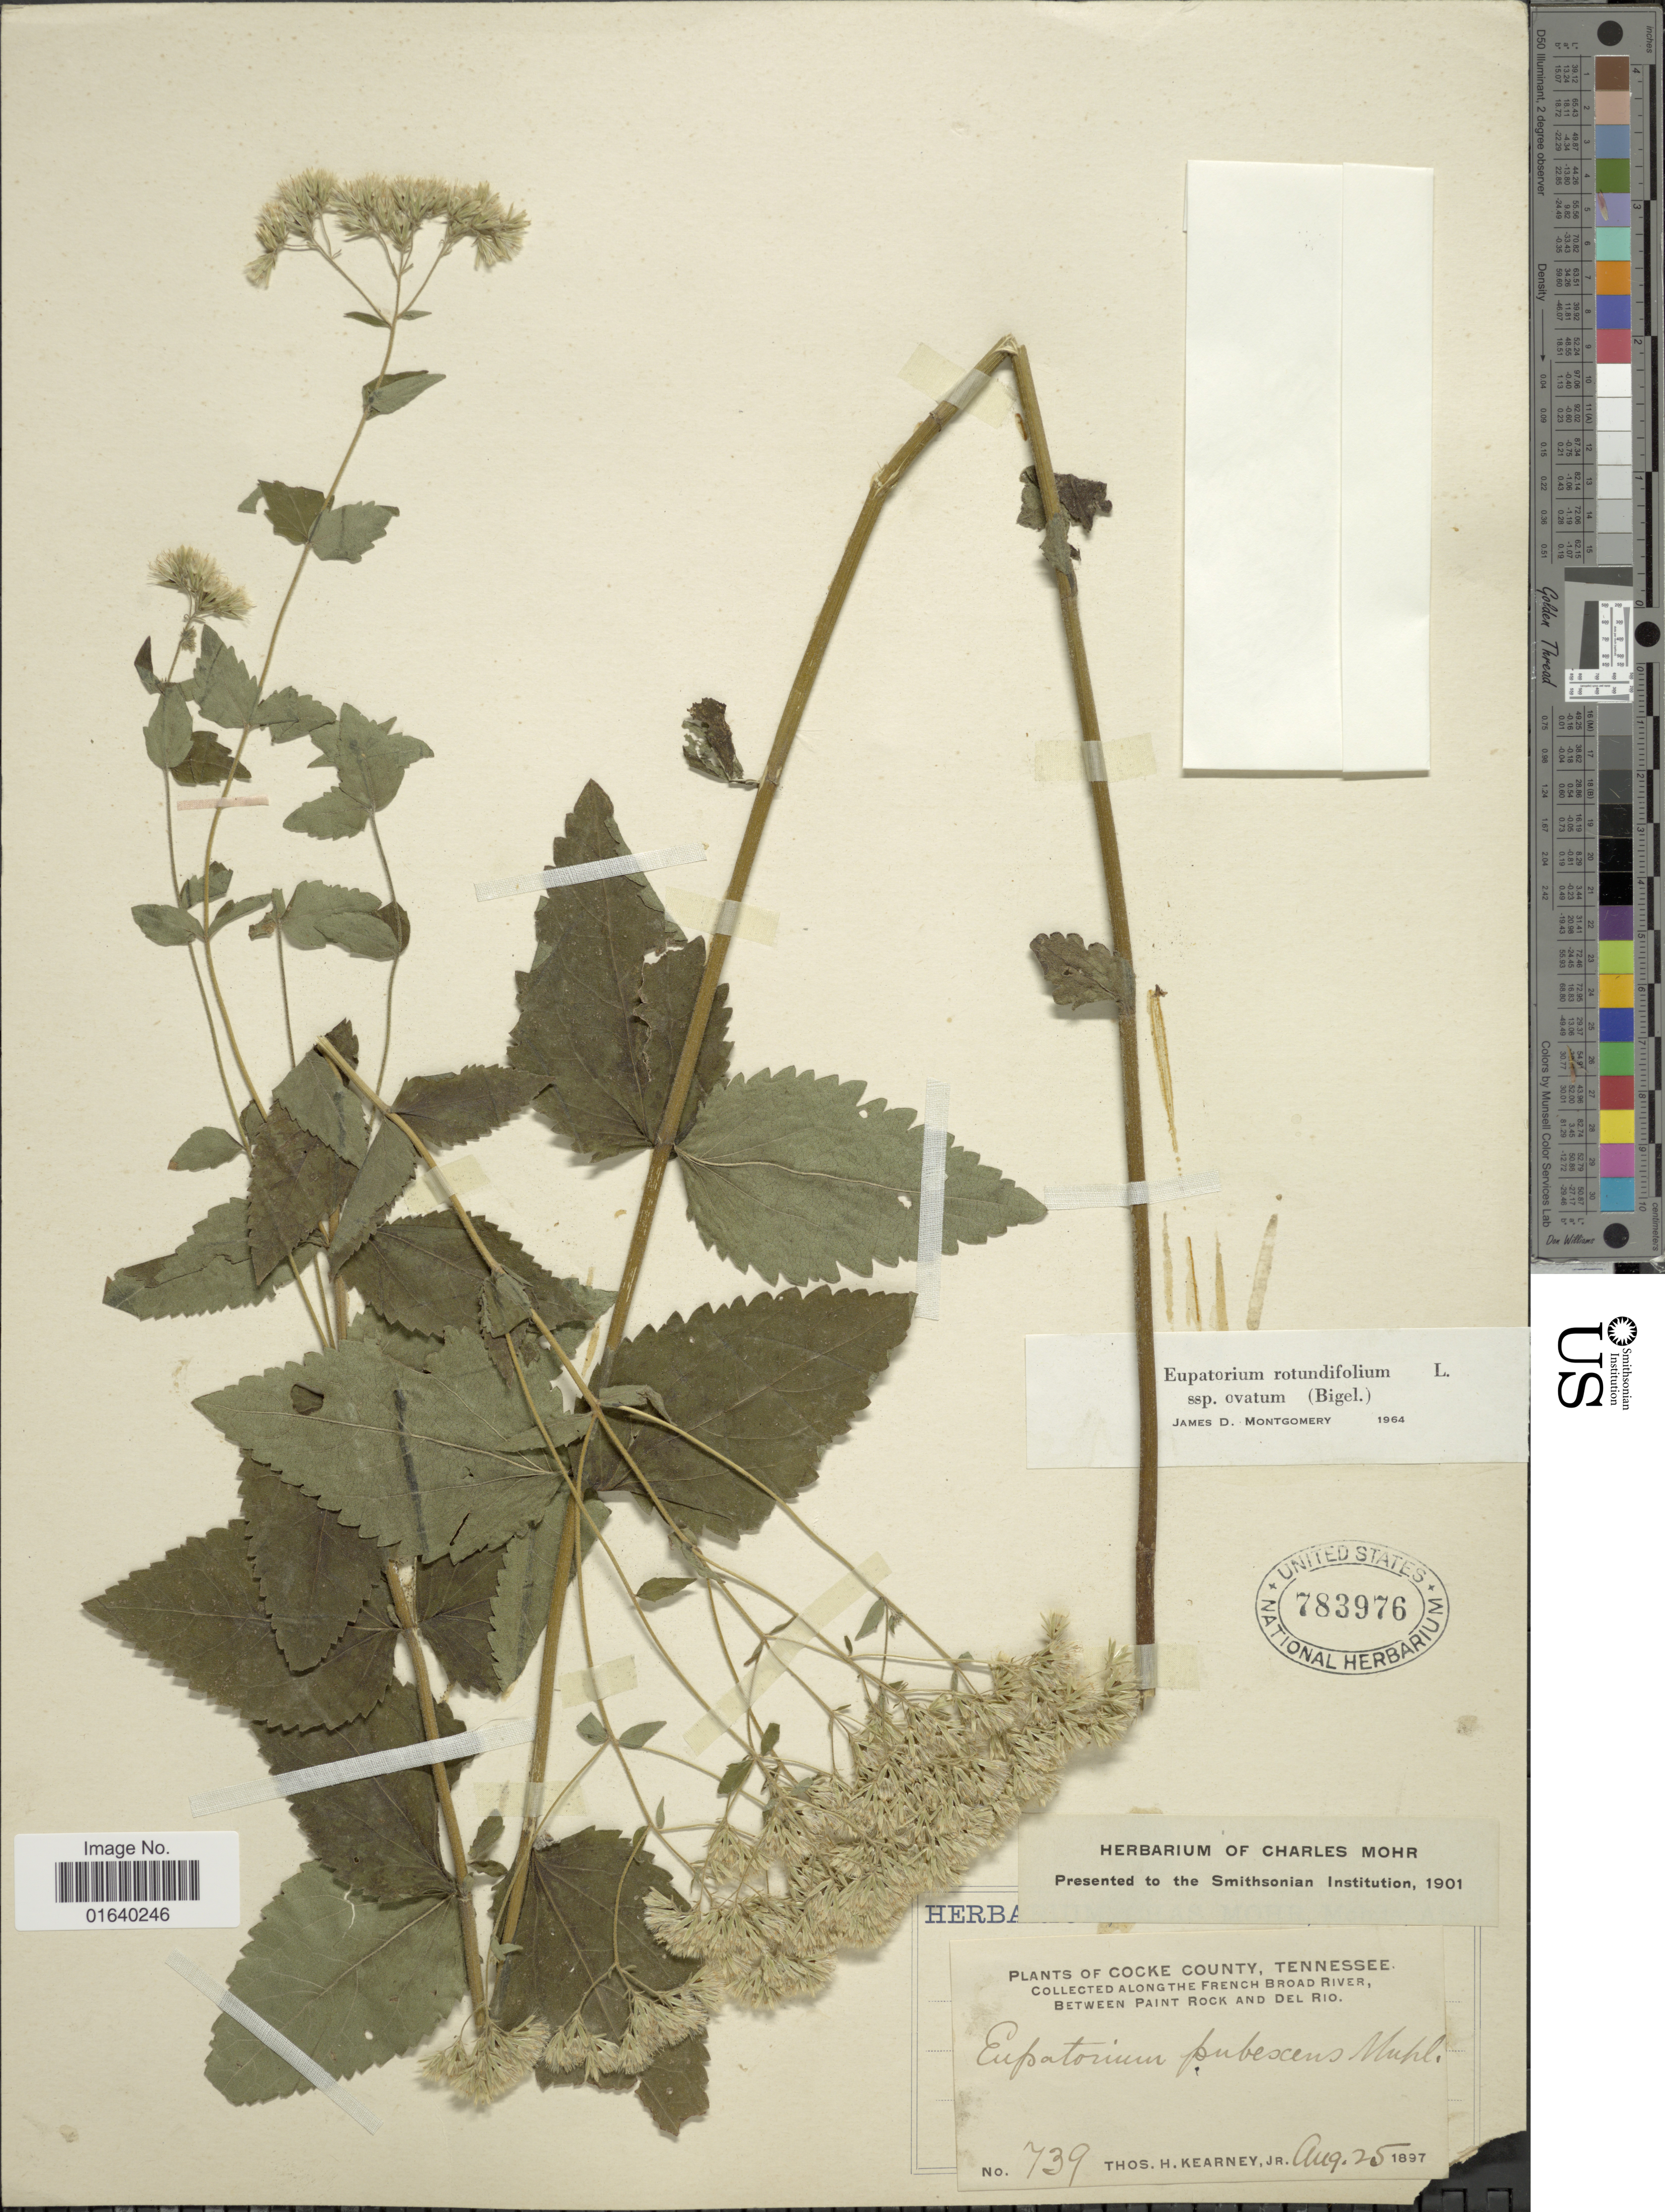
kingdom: Plantae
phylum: Tracheophyta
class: Magnoliopsida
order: Asterales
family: Asteraceae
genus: Eupatorium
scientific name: Eupatorium rotundifolium var. ovatum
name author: (Bigelow) J.D. Montgom. & Fairbrothers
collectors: T. H. Kearney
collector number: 739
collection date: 1897-08-25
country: United States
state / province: Tennessee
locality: Cocke County, Along the French Broad River, Between Paint Rock and Del Rio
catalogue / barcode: US 783976